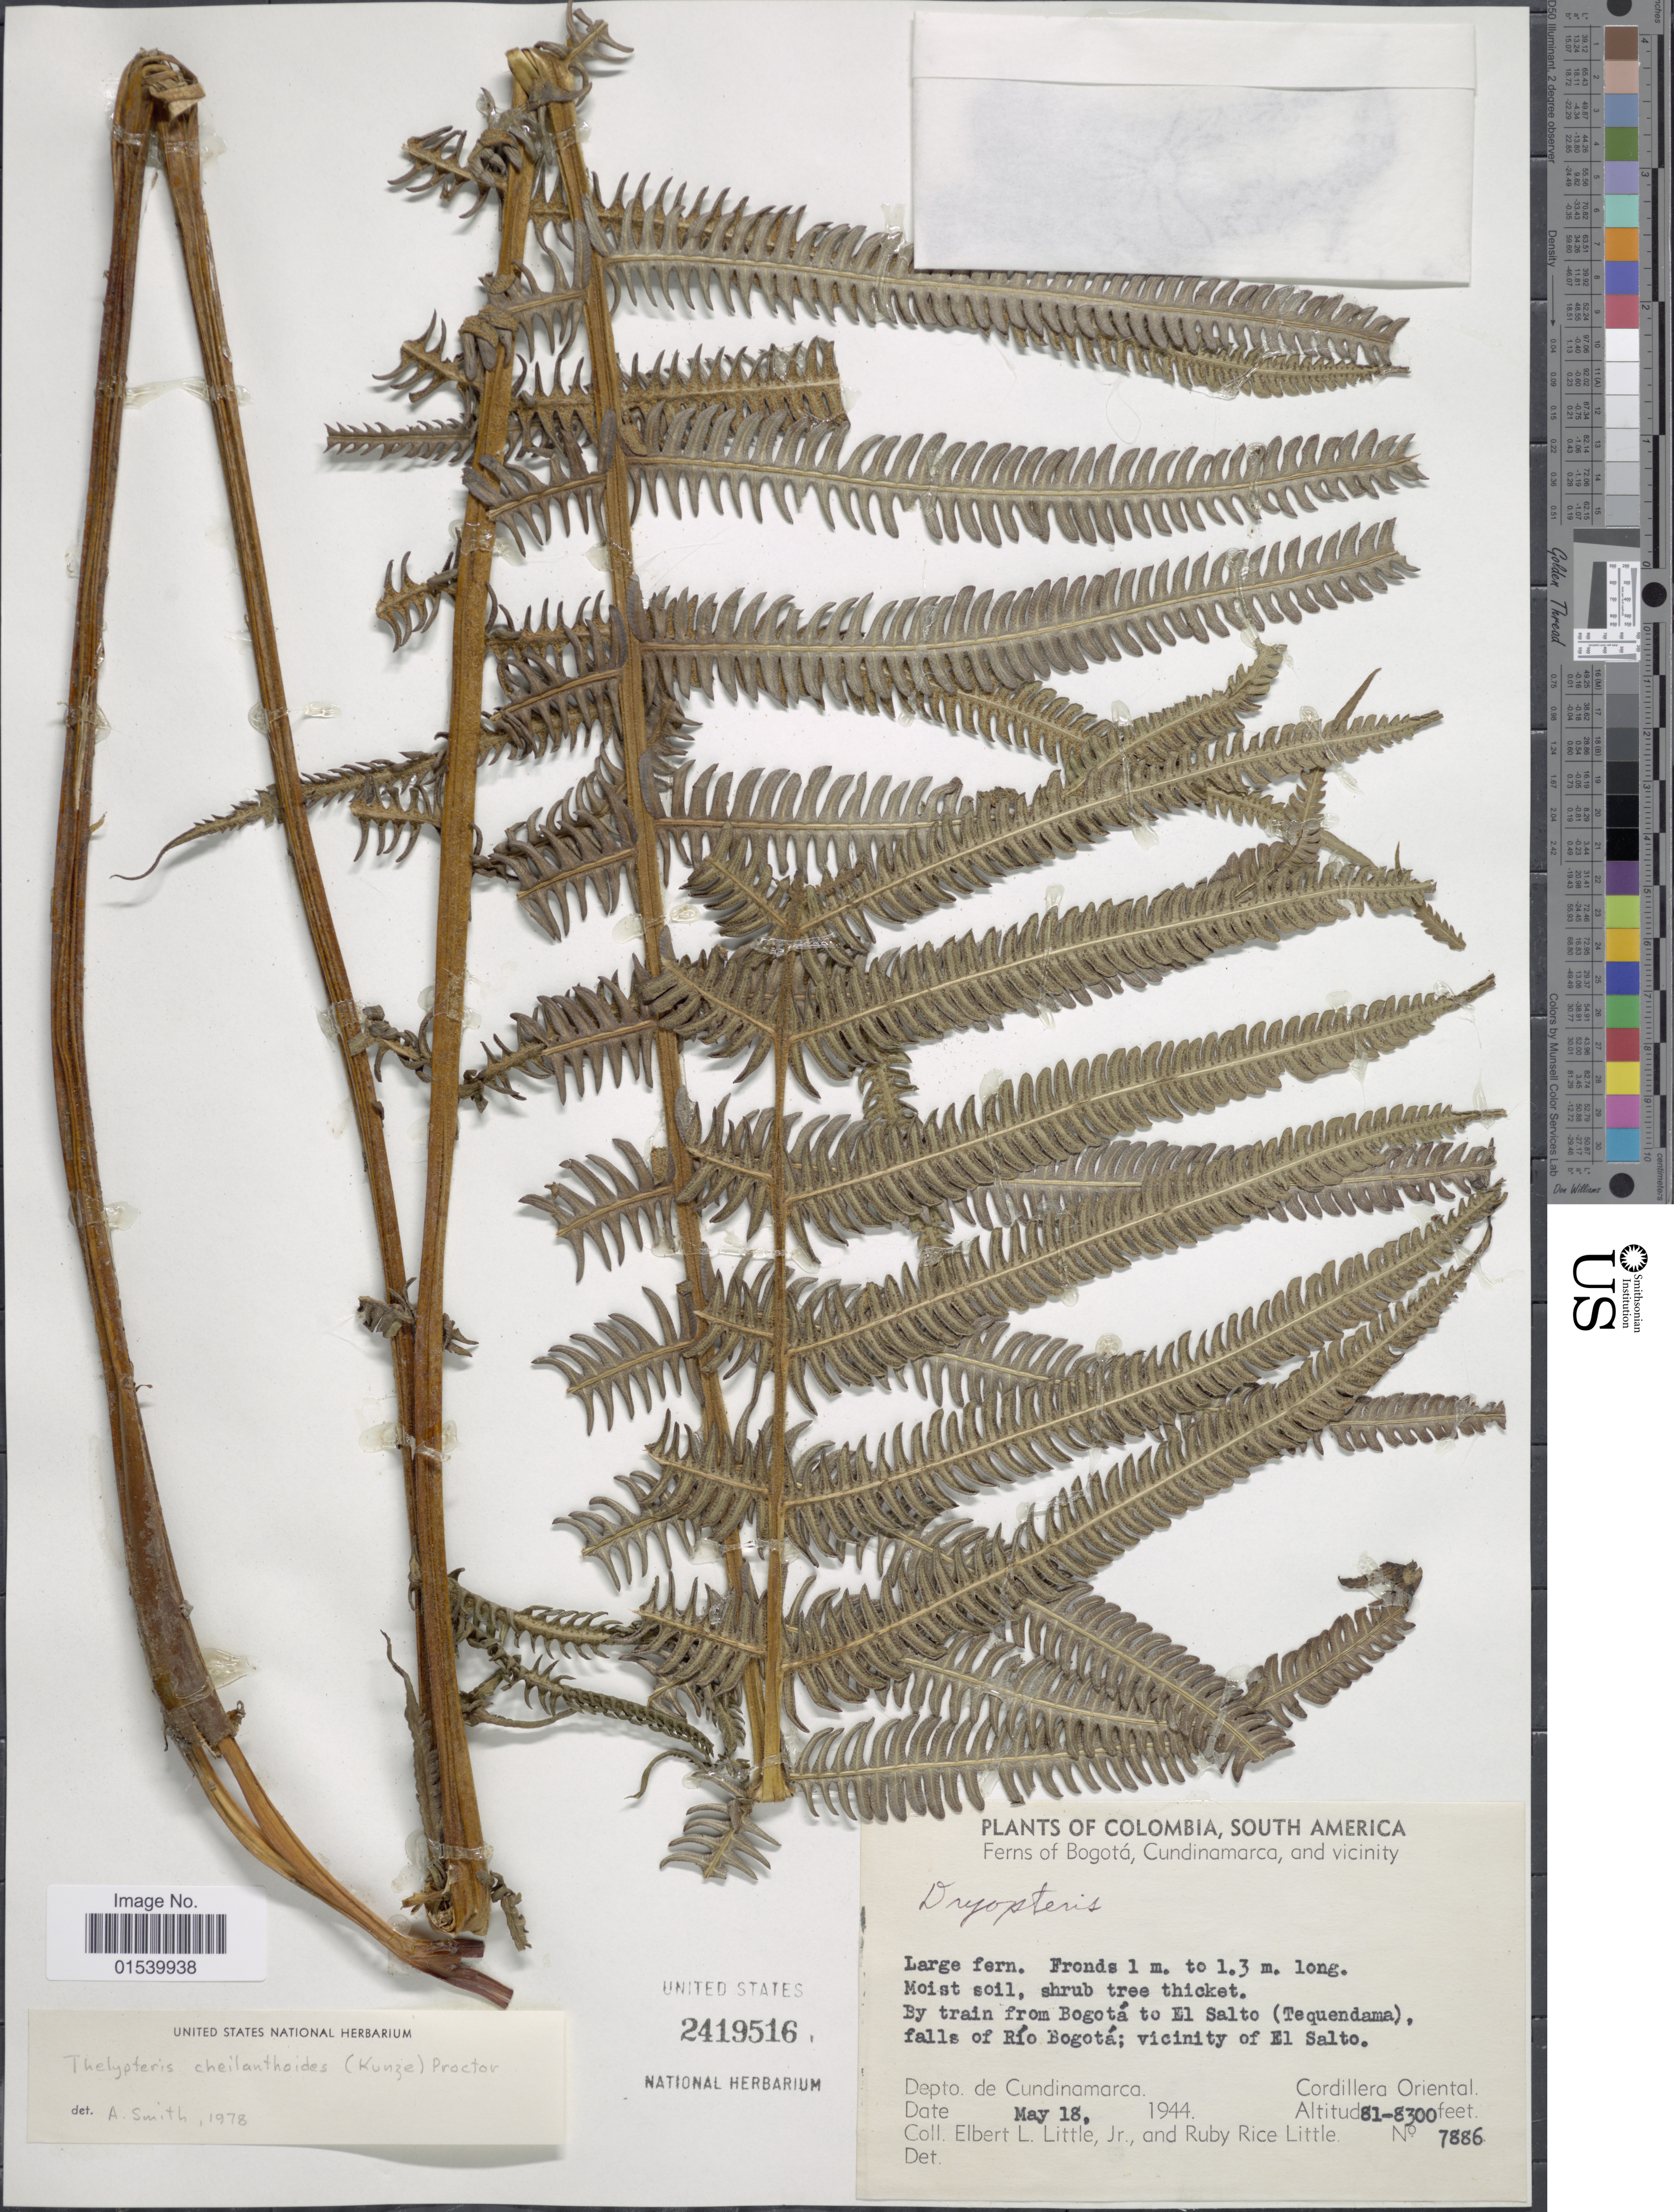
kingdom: Plantae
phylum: Tracheophyta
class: Polypodiopsida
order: Polypodiales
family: Thelypteridaceae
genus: Amauropelta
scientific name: Amauropelta cheilanthoides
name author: (Kunze) Á. Löve & D. Löve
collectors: E. L. Little & R. R. Little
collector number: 7886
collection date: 1944-03-18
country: Colombia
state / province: Cundinamarca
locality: Ferns of Bogotá, and vicinity, By train from Bogotá to l Salto (Tequendama), falls of Río Bogotá; vicinity of El Salto, Depto de cundinamarca, Cordillera Oriental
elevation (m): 2469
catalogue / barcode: US 2419516